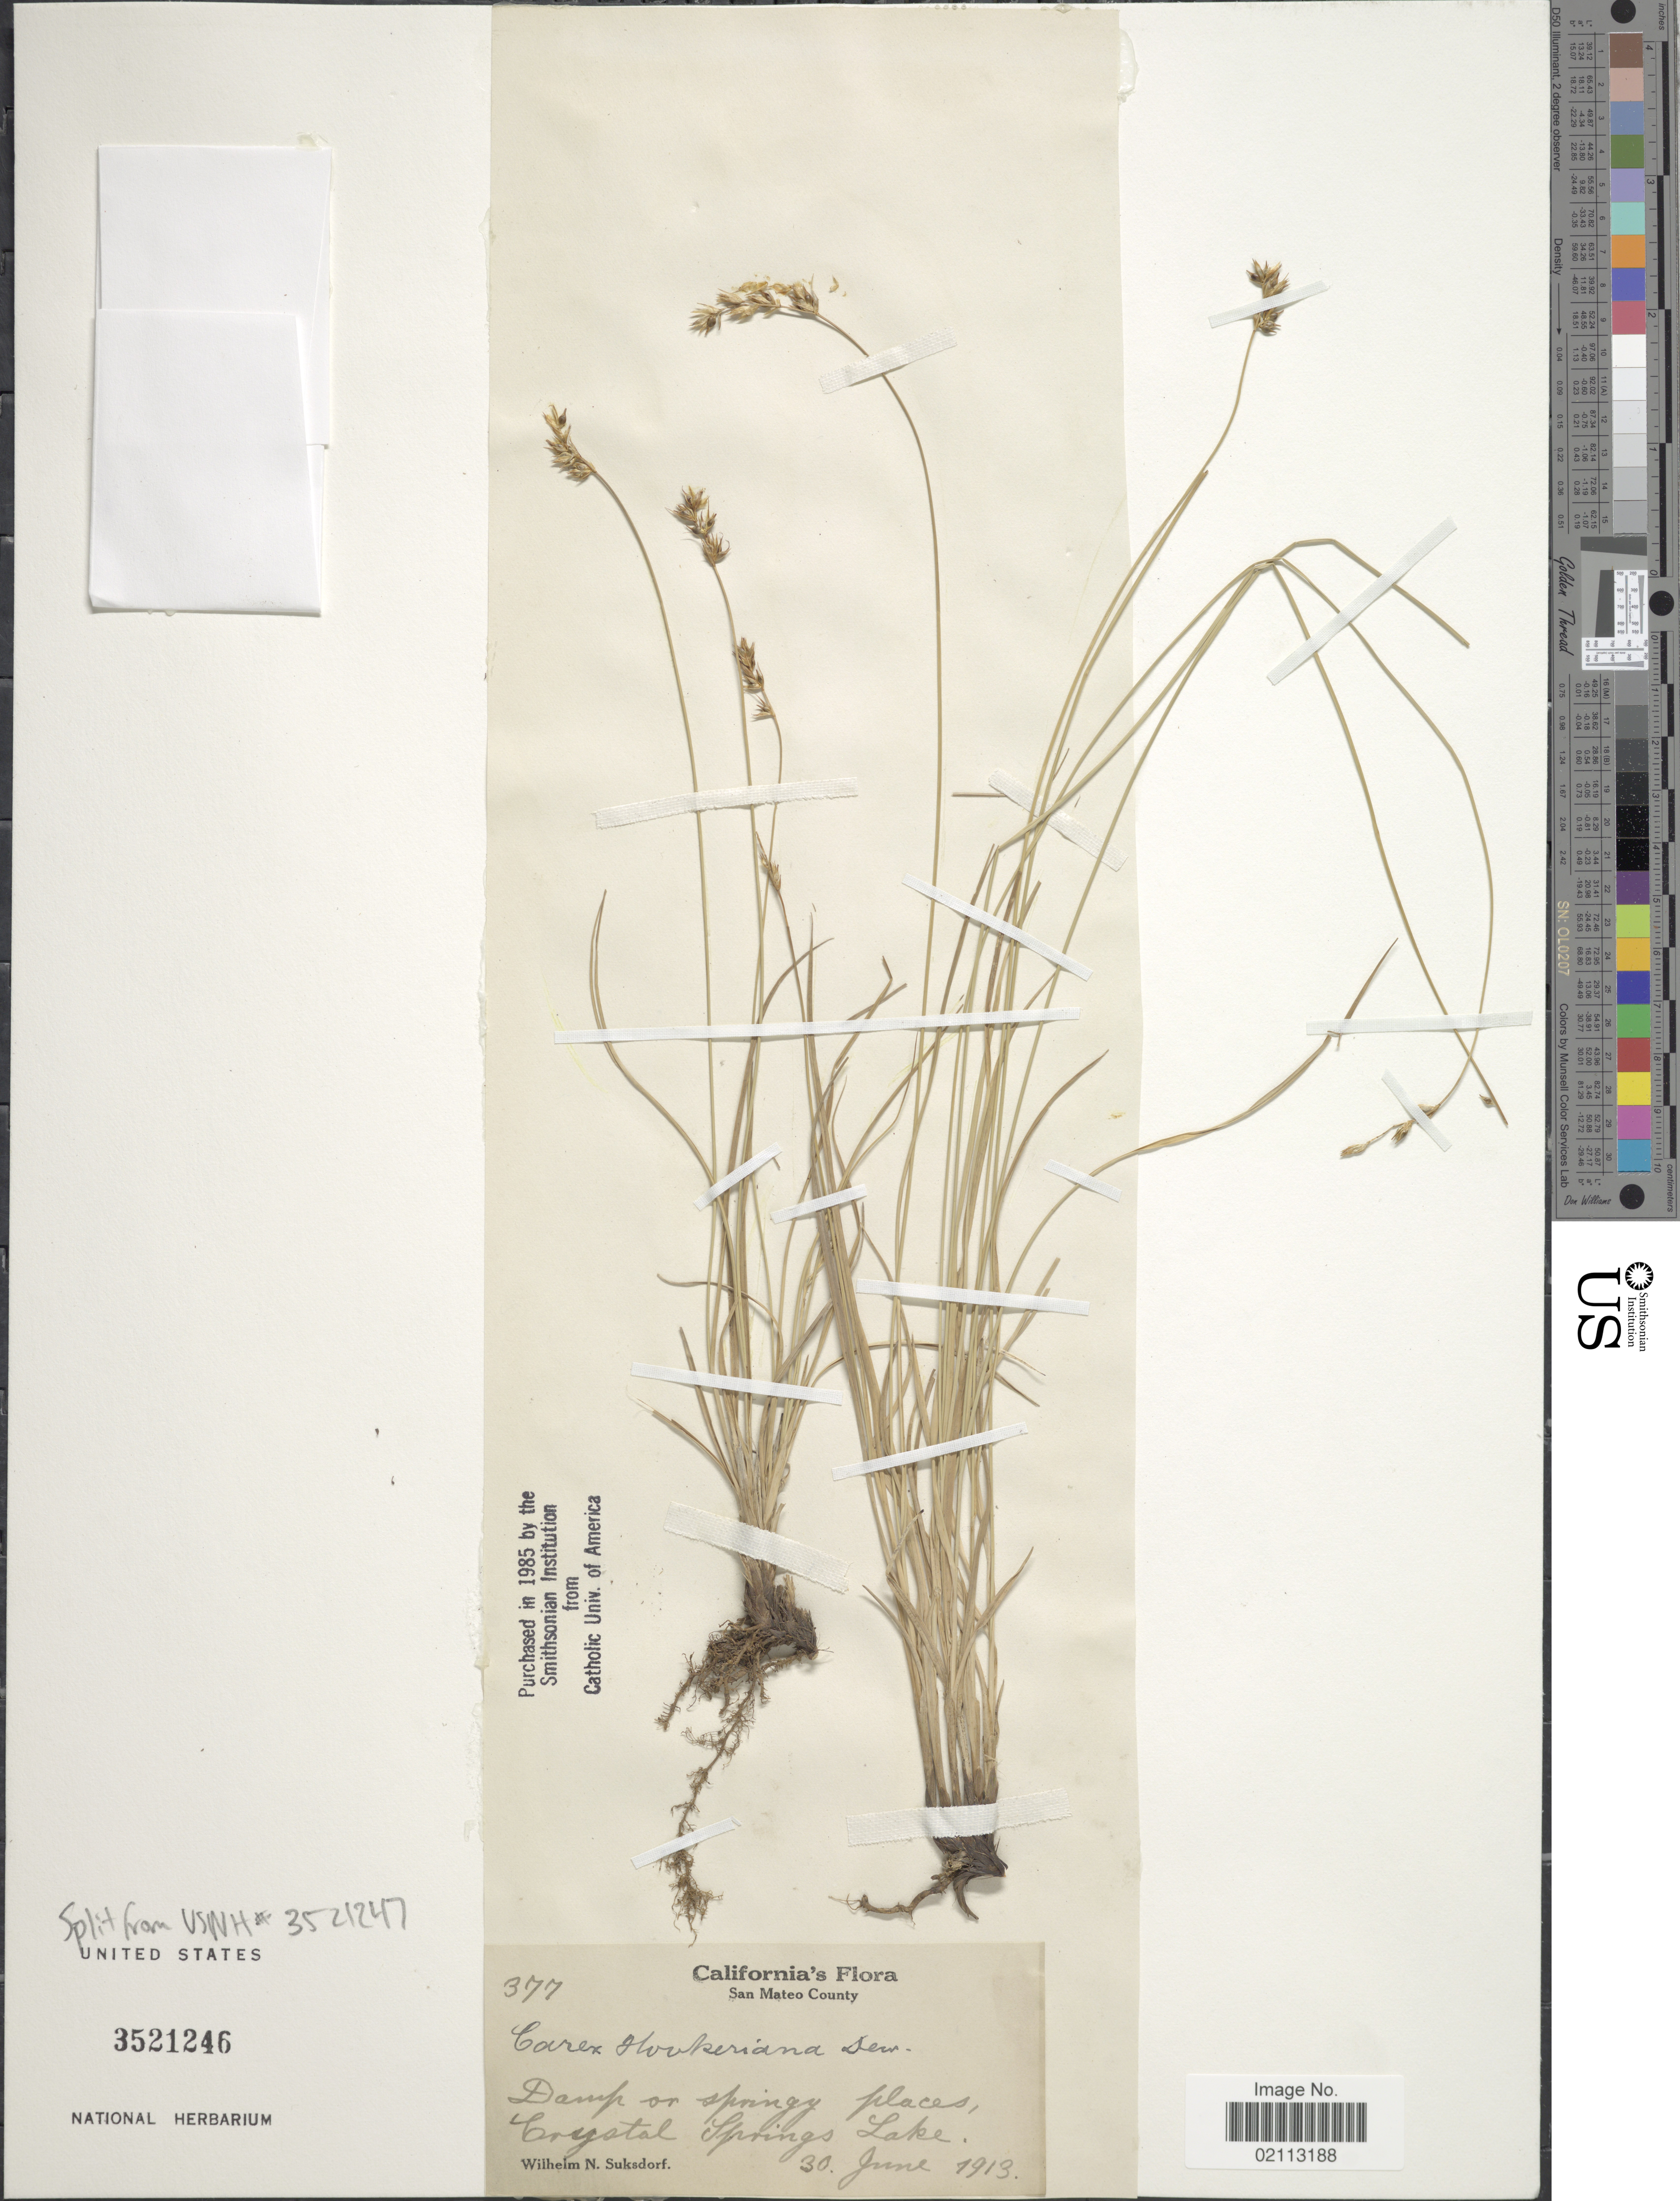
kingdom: Plantae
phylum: Tracheophyta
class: Liliopsida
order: Poales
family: Cyperaceae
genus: Carex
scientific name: Carex hookeriana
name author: Dewey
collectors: W. N. Suksdorf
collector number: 377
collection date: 1913-06-30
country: United States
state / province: California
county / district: San Mateo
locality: San Mateo County. Crystal Springs Lake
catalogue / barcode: US 3521246